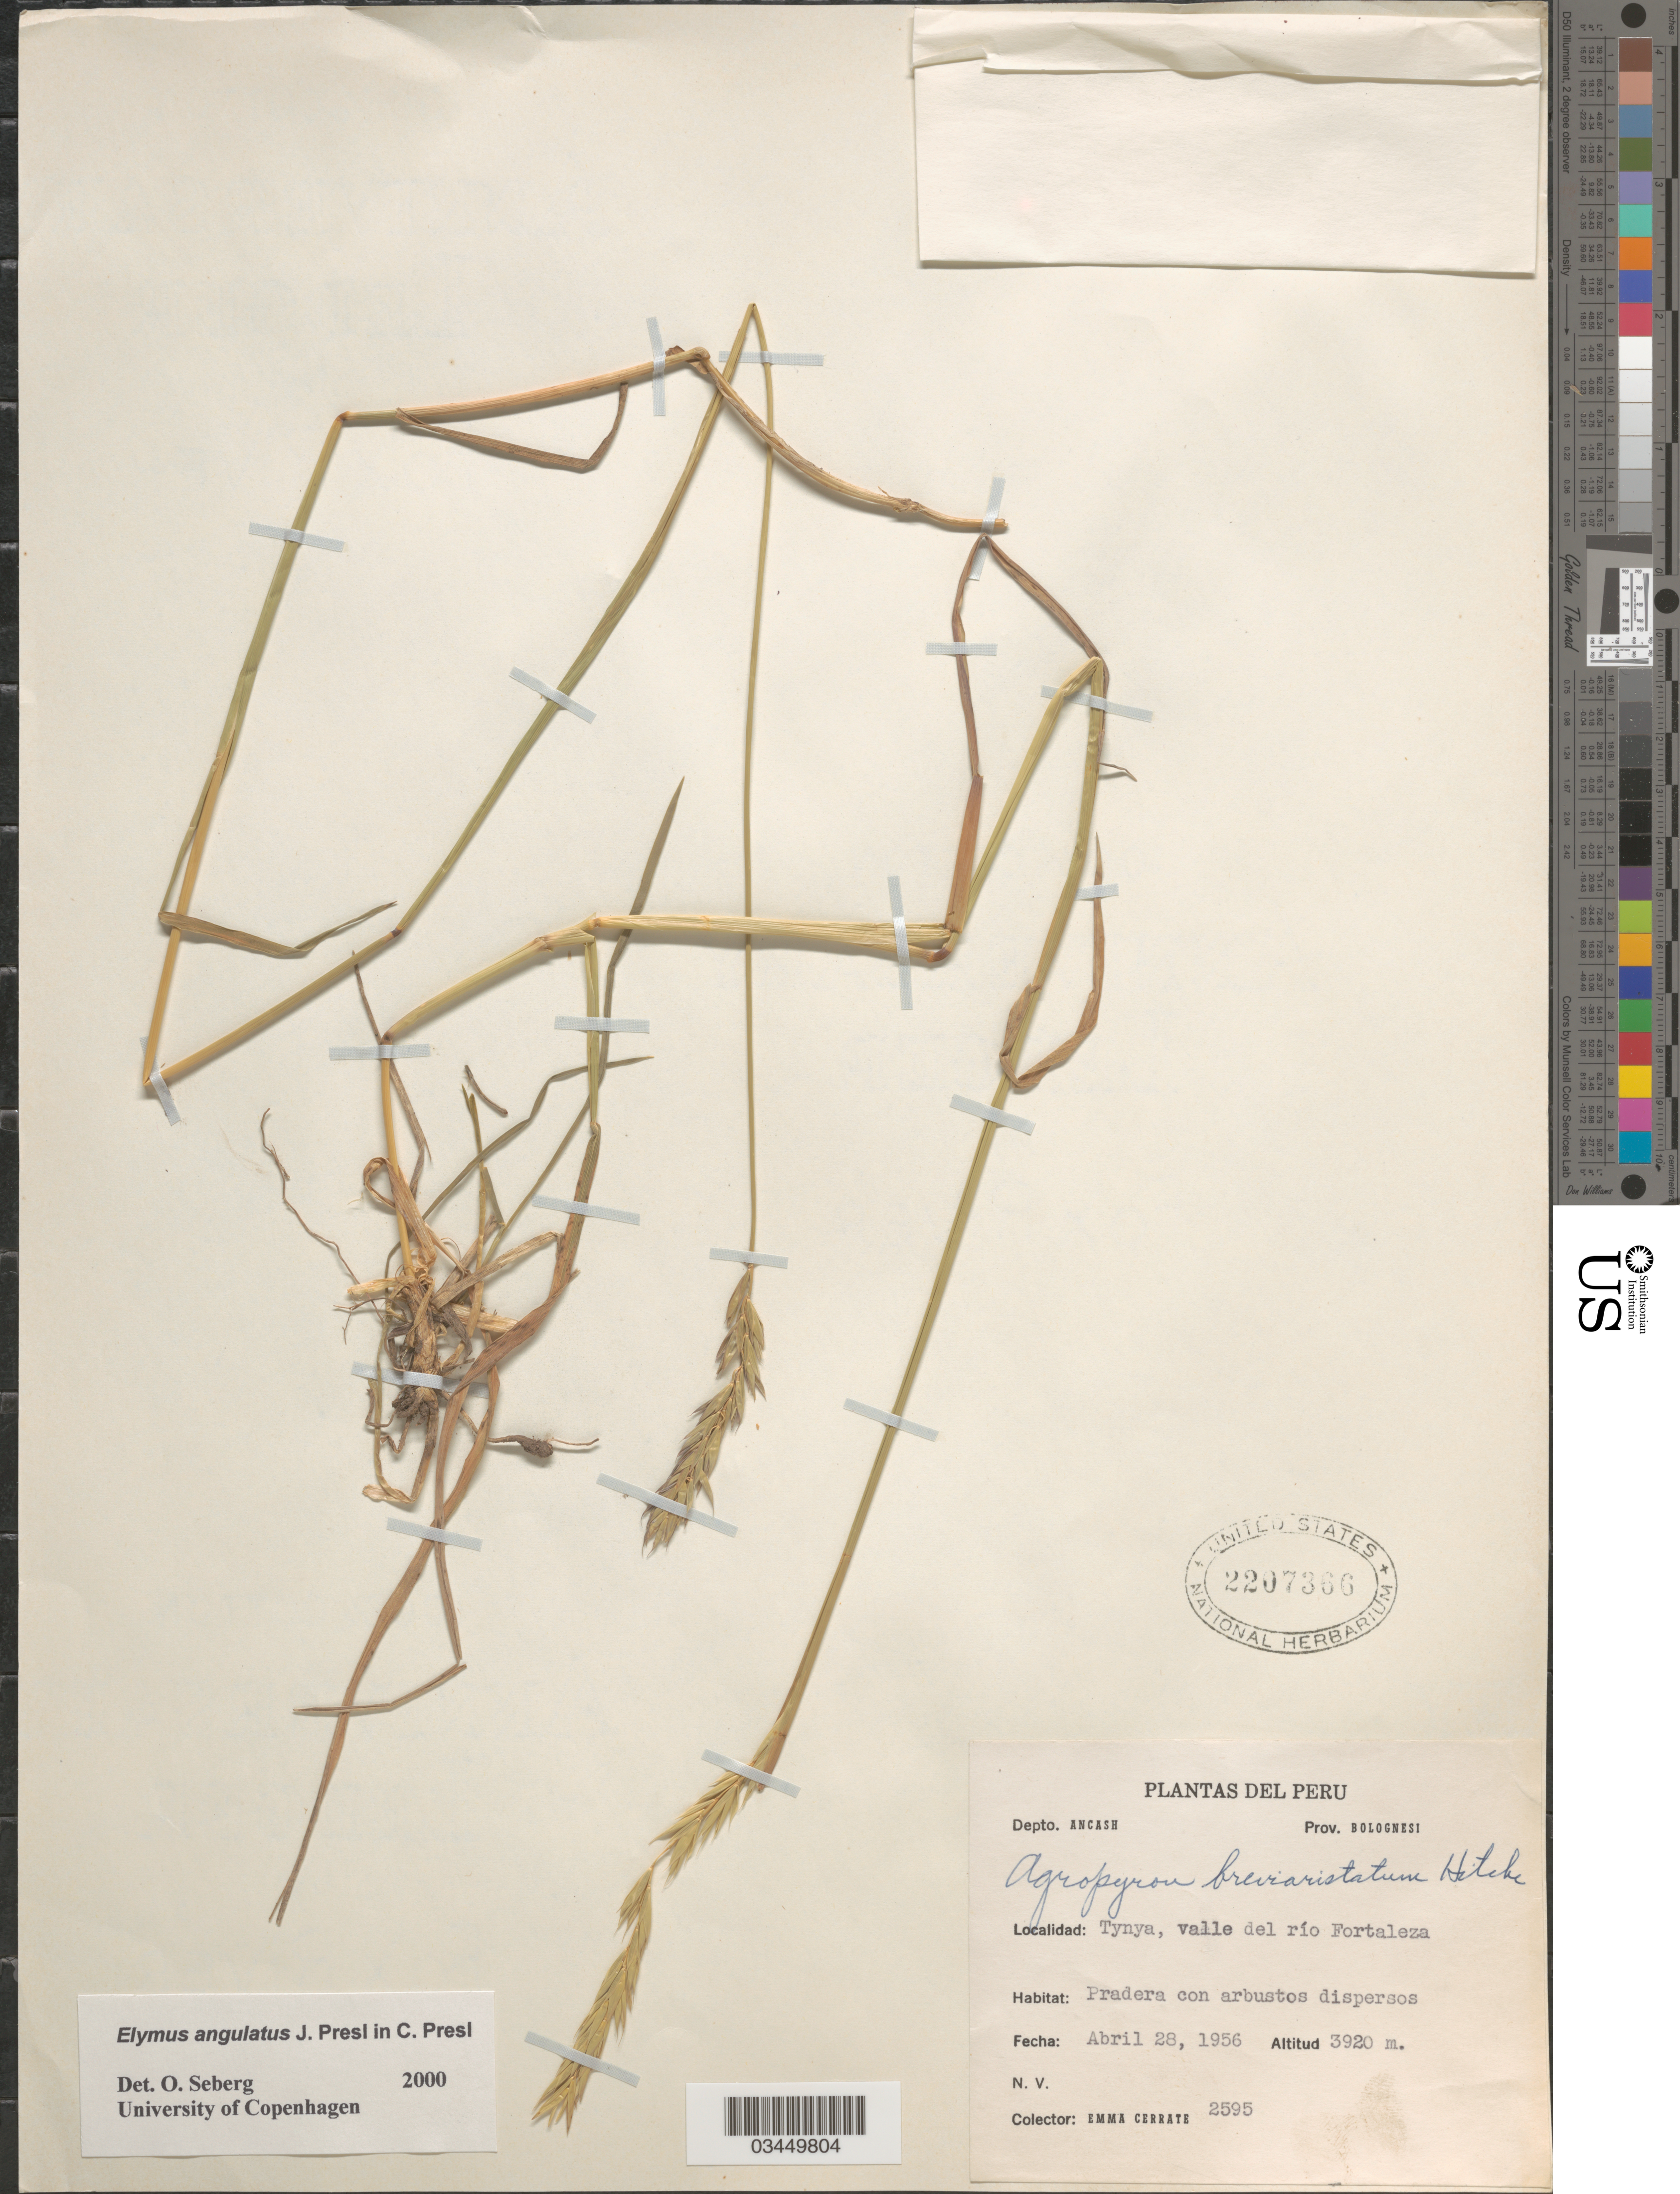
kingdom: Plantae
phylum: Tracheophyta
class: Liliopsida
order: Poales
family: Poaceae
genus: Elymus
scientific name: Elymus angulatus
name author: J. Presl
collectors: E. Cerrate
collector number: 2595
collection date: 1956-04-28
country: Peru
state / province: Ancash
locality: Depto. Ancash. Prov. Bolognesi. Tynya, valle del río Fortaleza.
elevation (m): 3920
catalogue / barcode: US 2207366